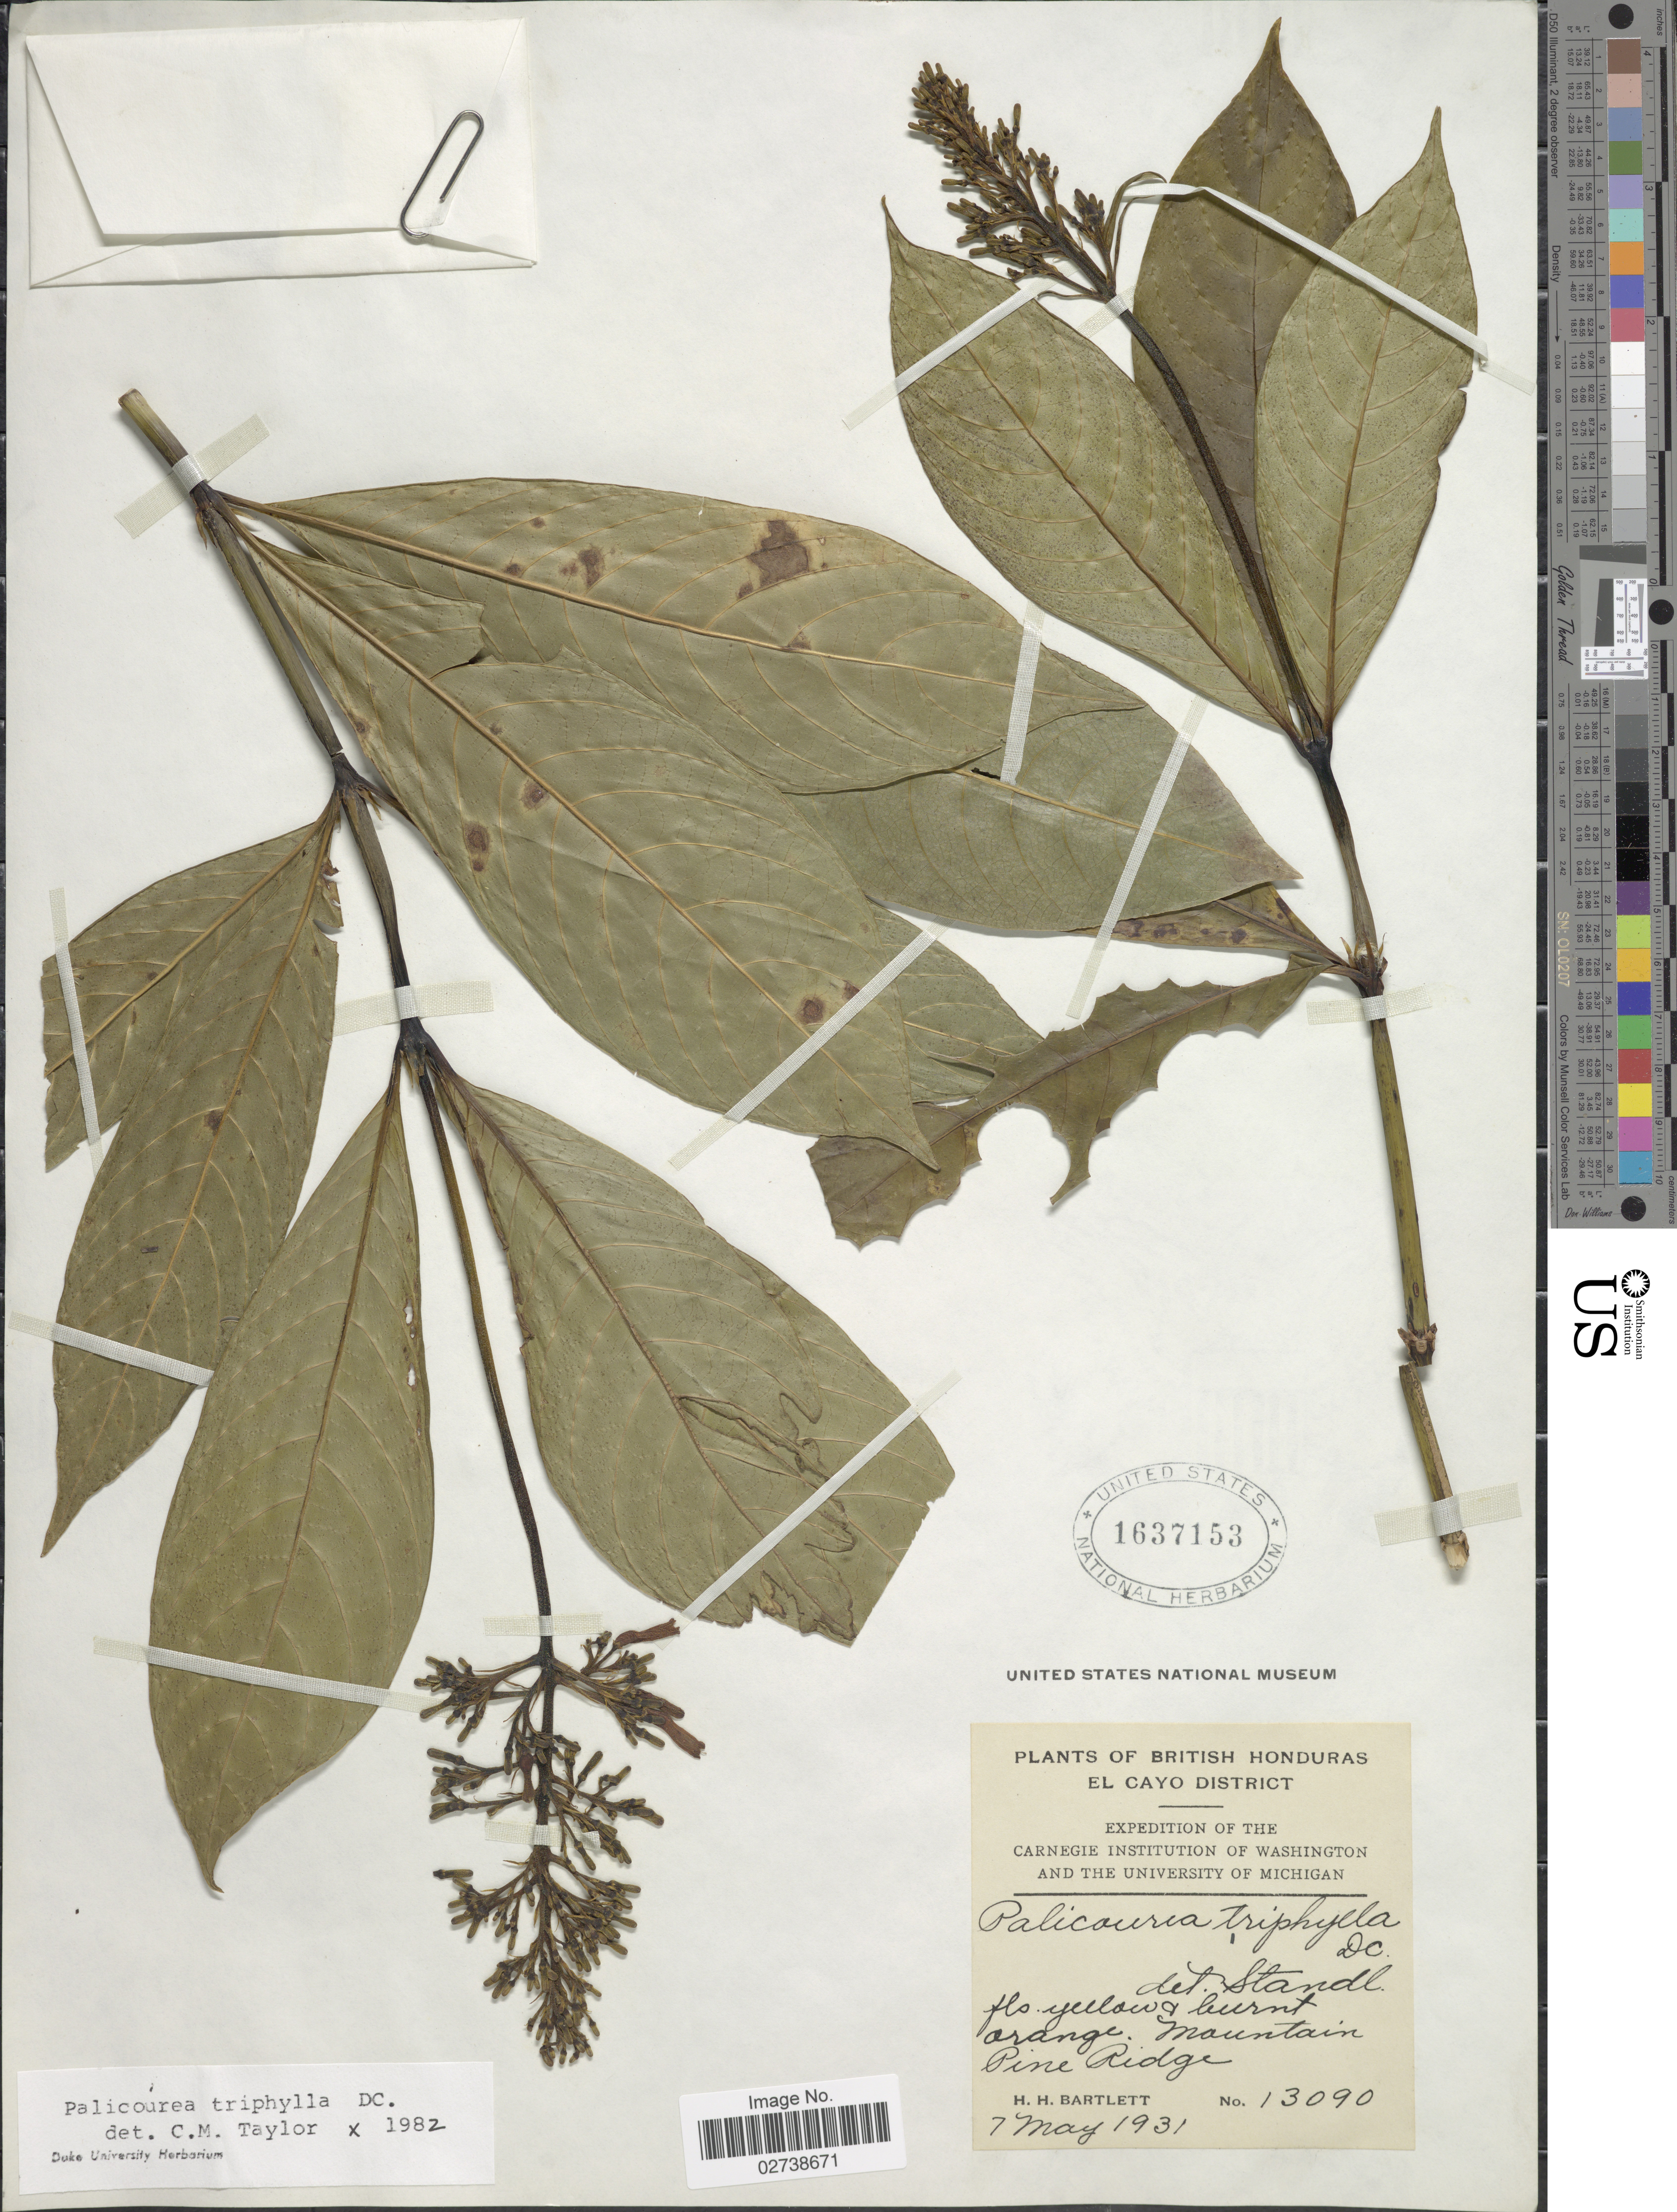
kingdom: Plantae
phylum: Tracheophyta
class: Magnoliopsida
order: Gentianales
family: Rubiaceae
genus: Palicourea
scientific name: Palicourea triphylla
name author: DC.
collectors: H. H. Bartlett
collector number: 13090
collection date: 1931-05-07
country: Belize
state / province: Cayo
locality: British Honduras, El Cayo District, Mountain Pine Ridge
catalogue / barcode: US 1637153